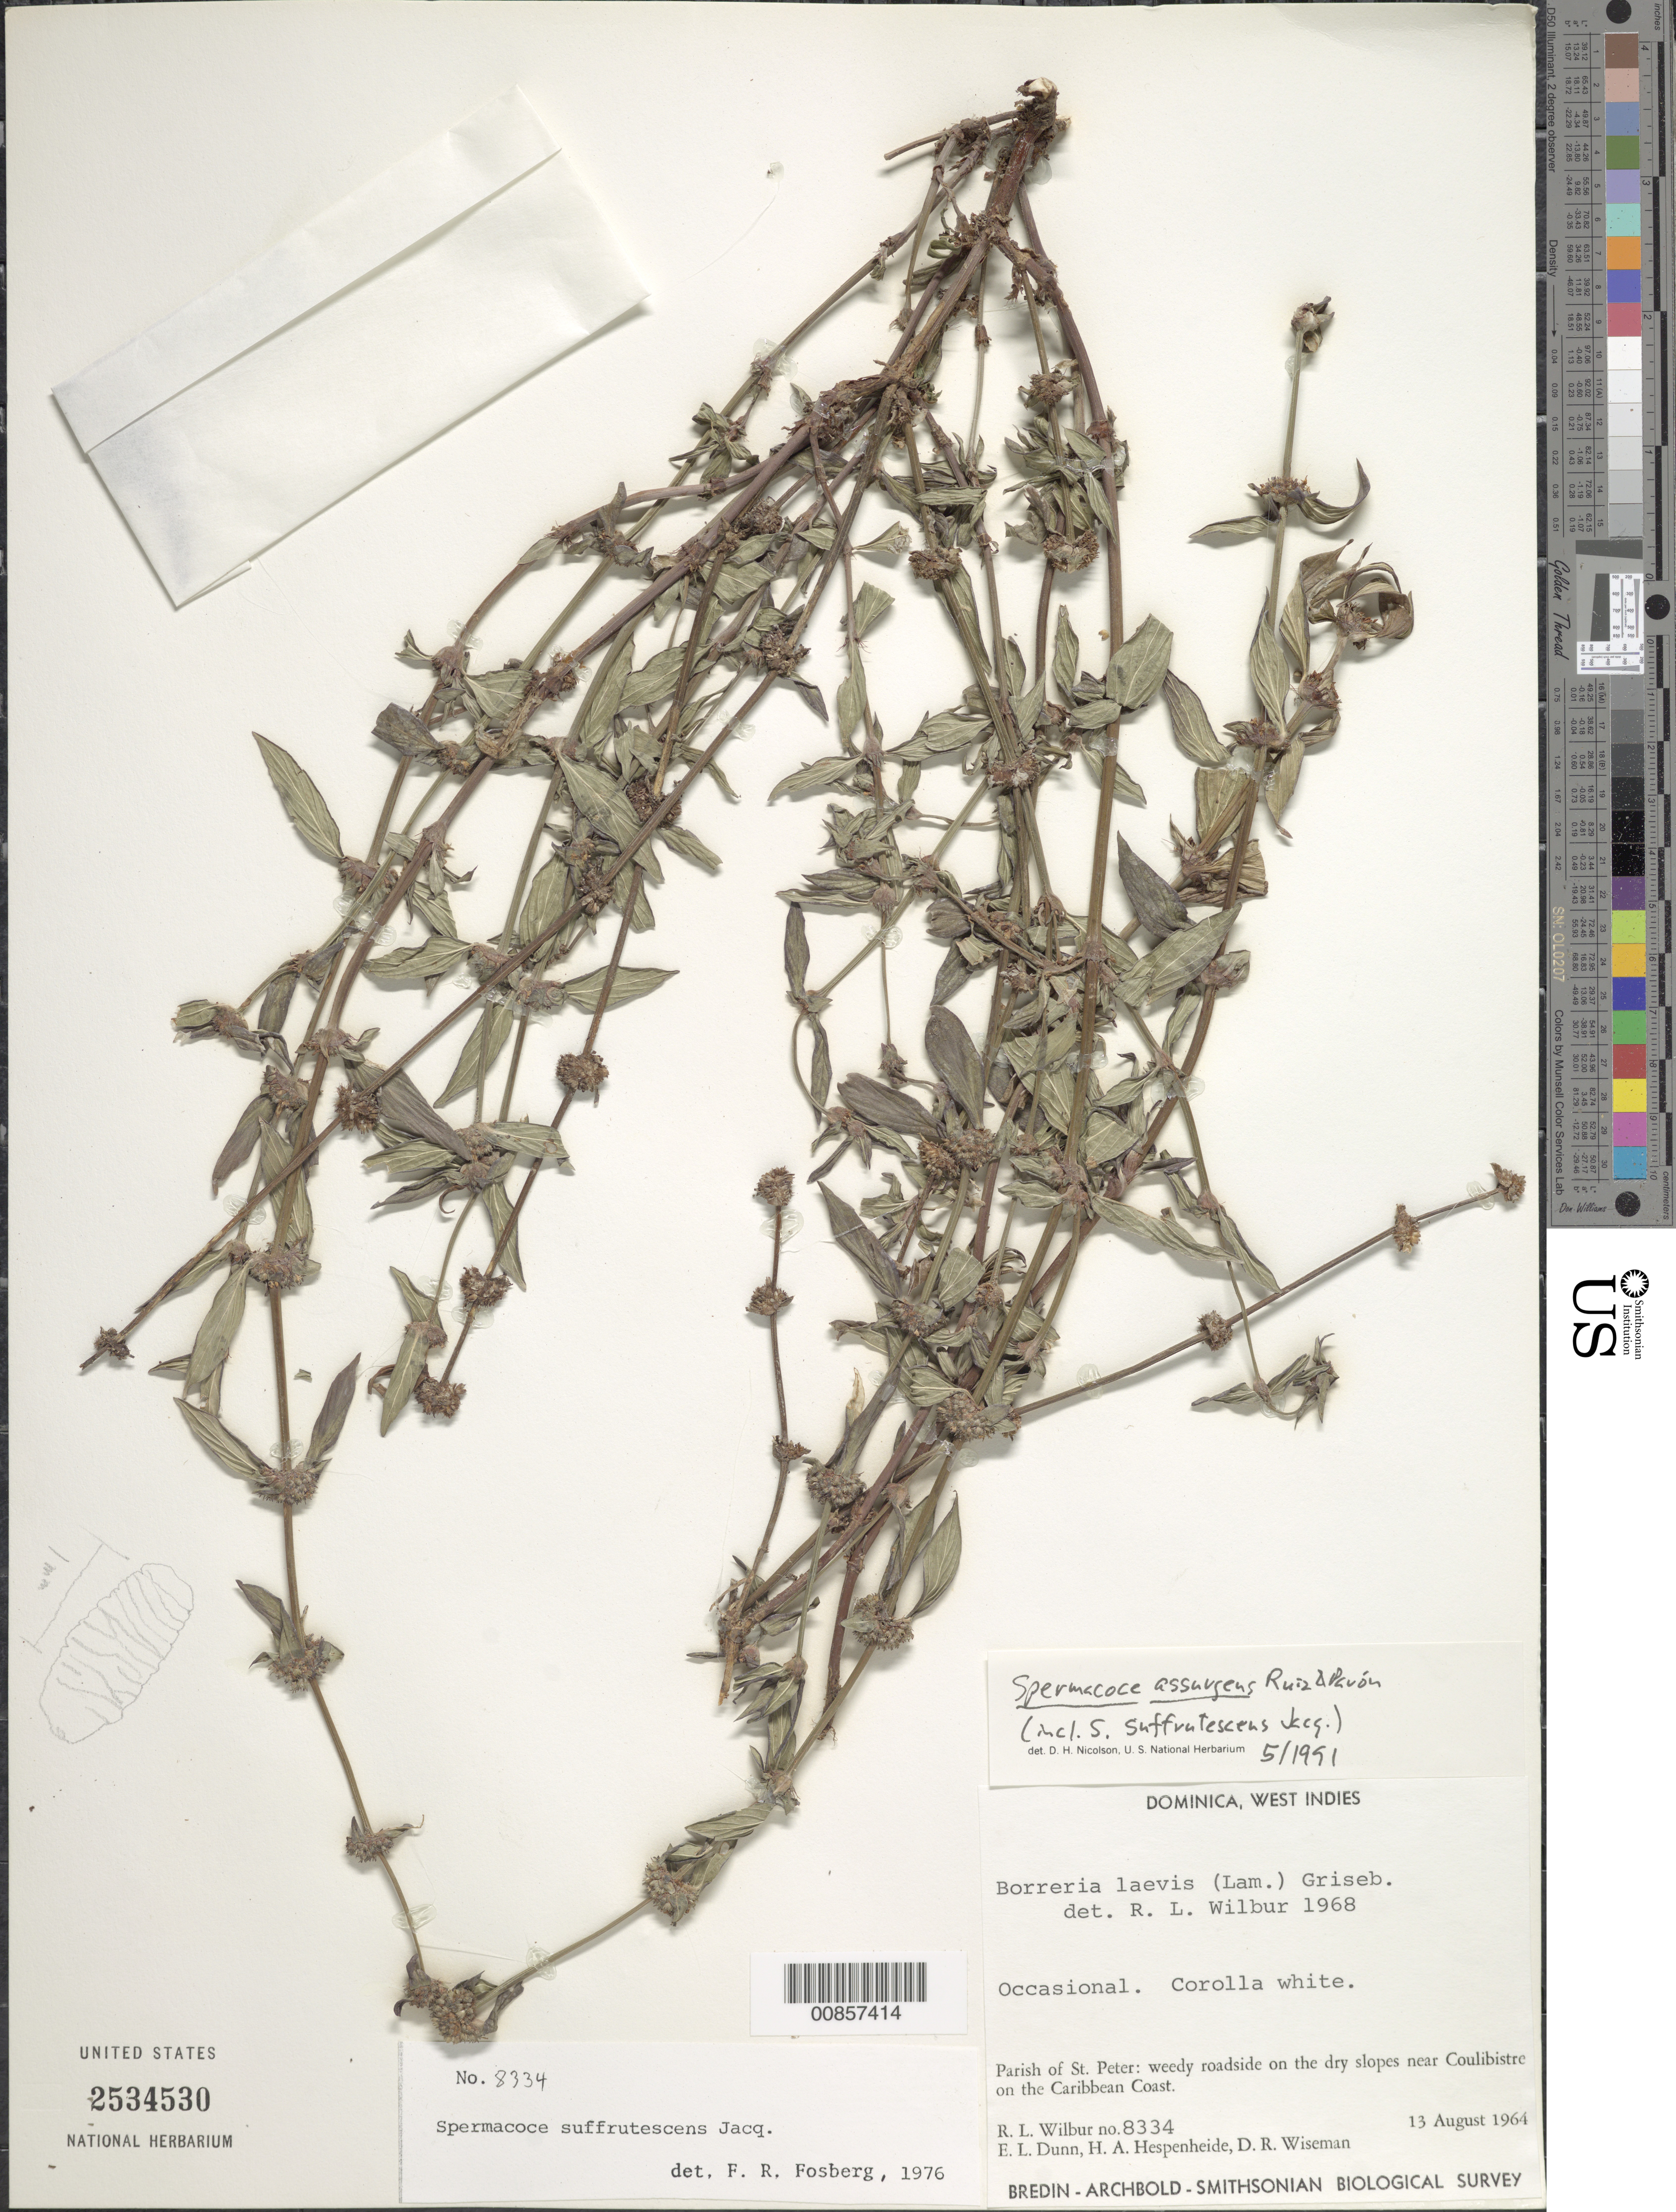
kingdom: Plantae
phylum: Tracheophyta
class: Magnoliopsida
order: Gentianales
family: Rubiaceae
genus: Spermacoce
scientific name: Spermacoce remota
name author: Lam.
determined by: Nicolson, Dan H.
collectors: R. L. Wilbur, E. Dunn, H. A. Hespenheide & D. R. Wiseman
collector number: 8334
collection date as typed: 13 Aug 1964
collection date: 1964-08-13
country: Dominica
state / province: St. Peter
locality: Slopes near Coulibistre on the Caribbean Coast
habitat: Weedy roadside on dry slopes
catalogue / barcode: US 2534530